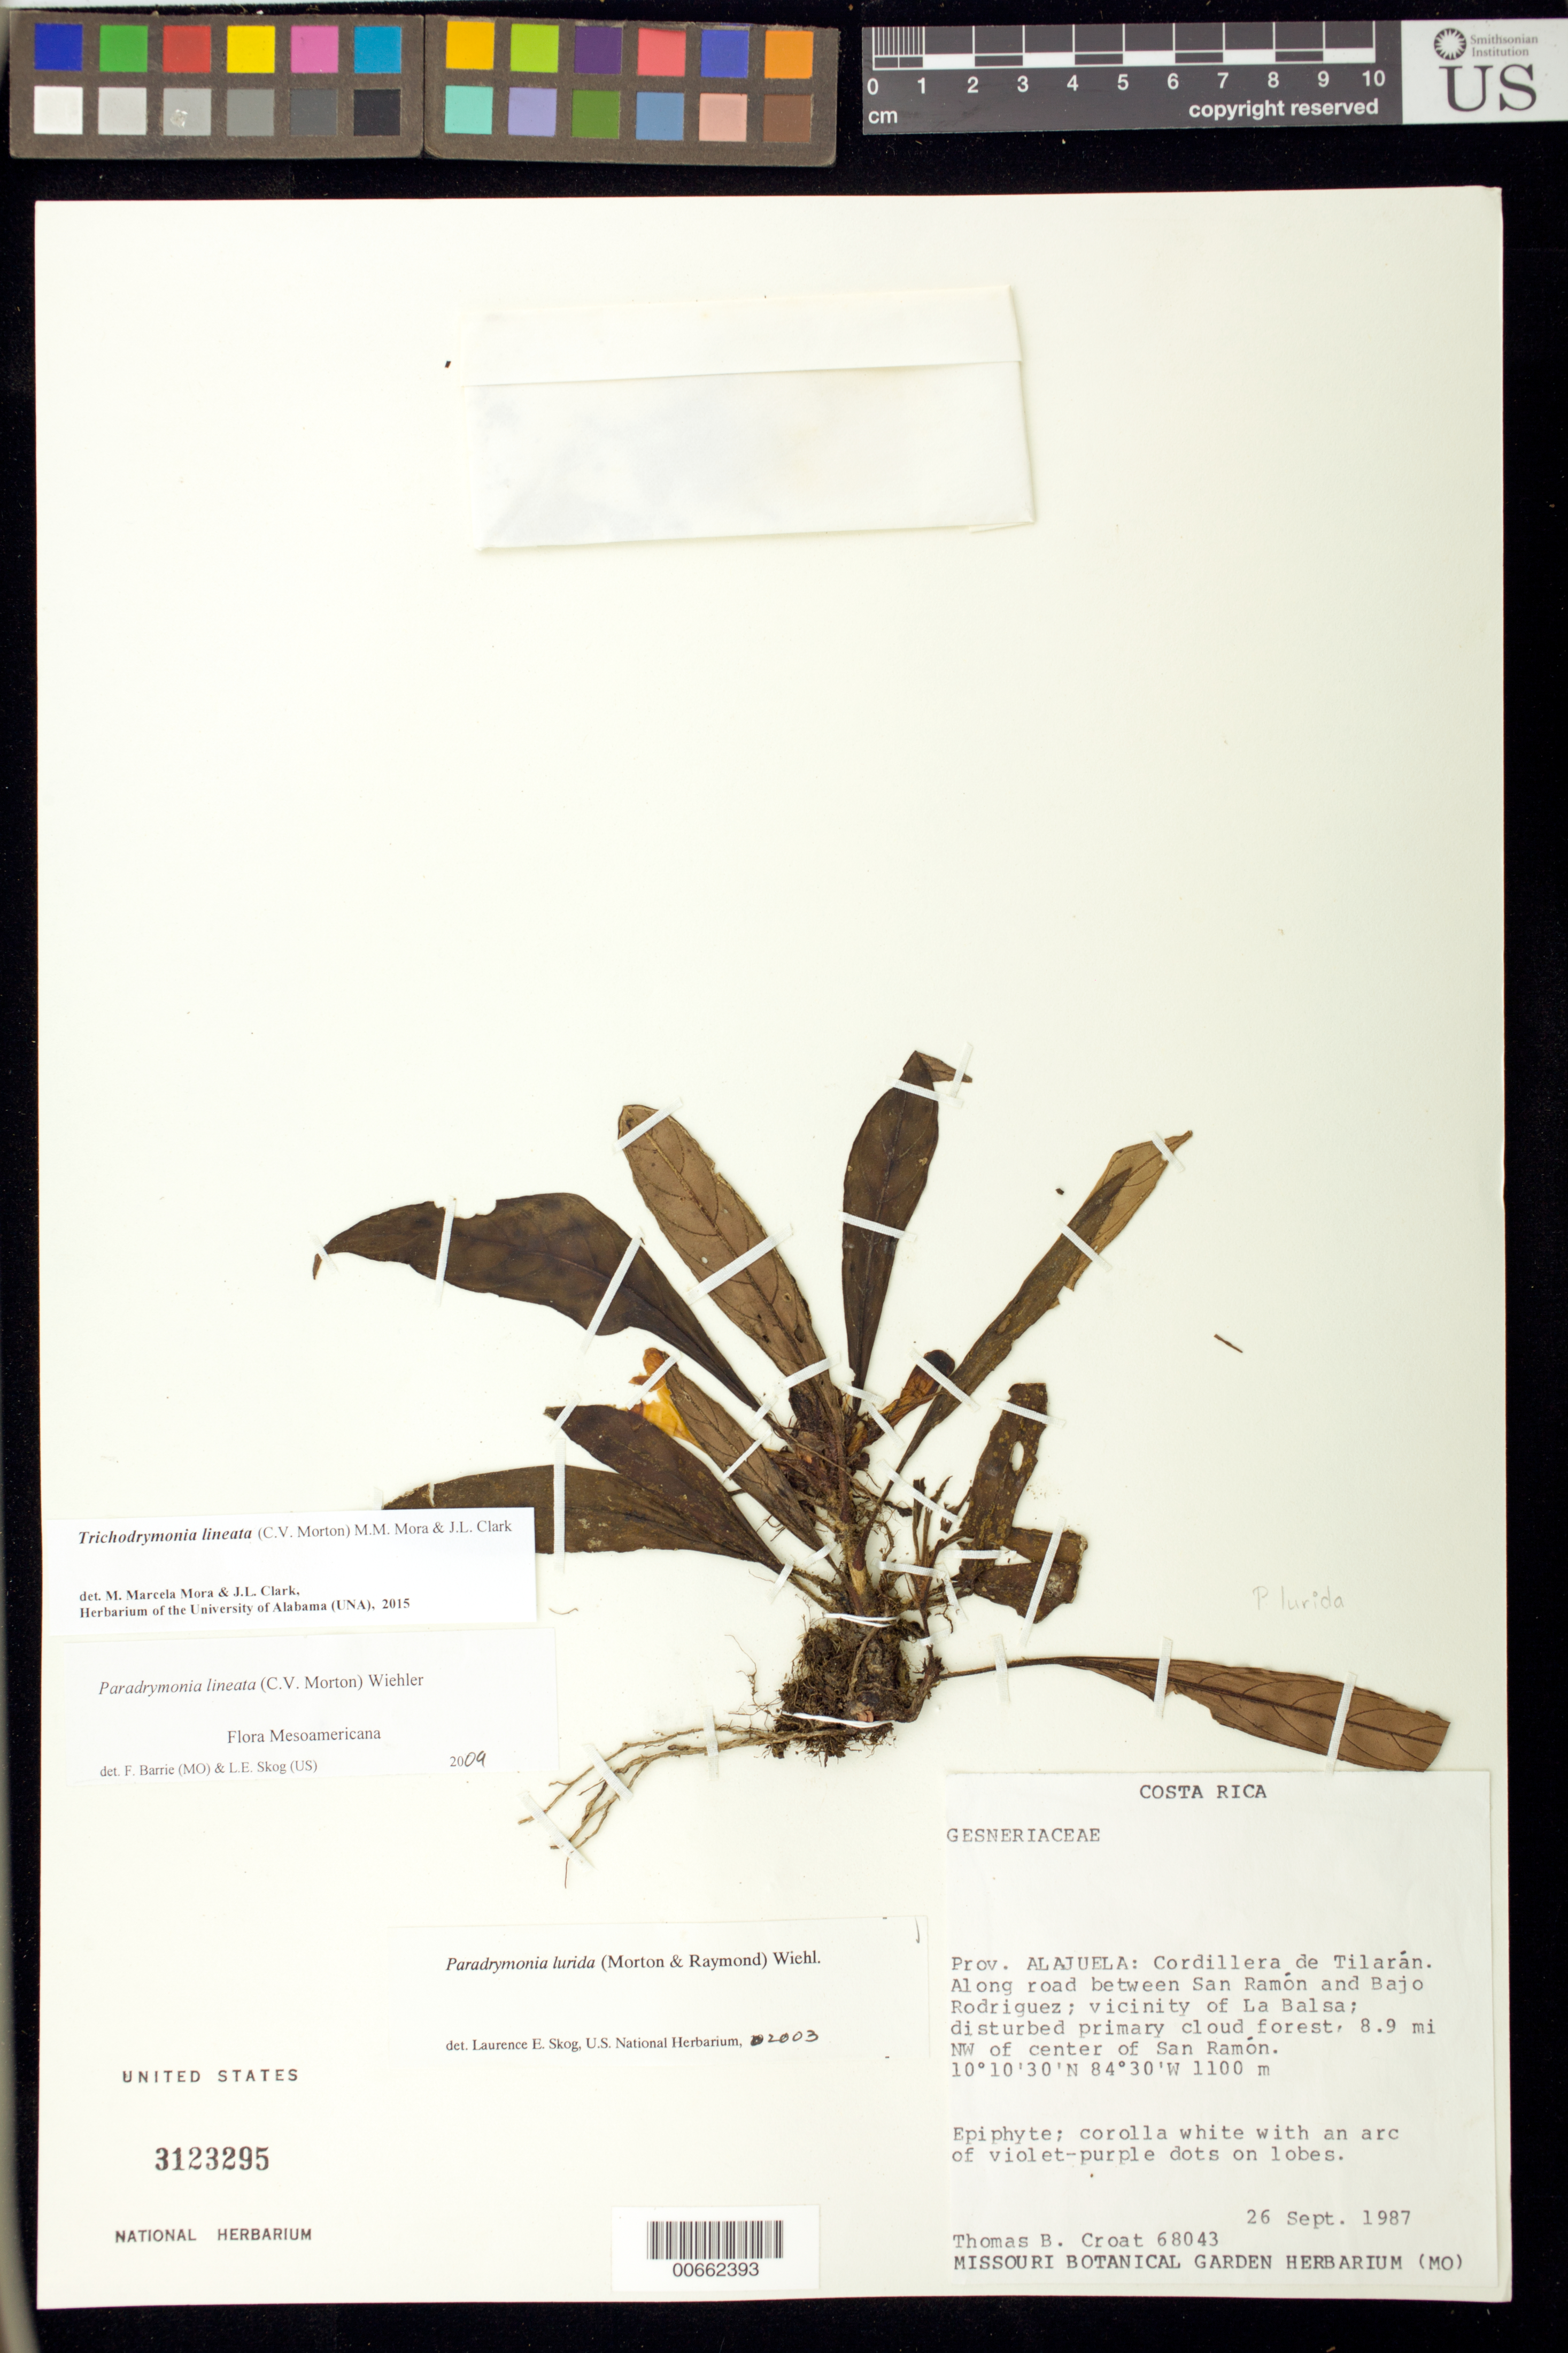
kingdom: Plantae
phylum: Tracheophyta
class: Magnoliopsida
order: Lamiales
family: Gesneriaceae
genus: Trichodrymonia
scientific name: Trichodrymonia lineata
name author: (C.V. Morton) M.M. Mora & J.L. Clark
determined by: Mora, M. M.; Clark, J. L.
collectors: T. B. Croat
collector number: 68043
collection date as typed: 26 Sep 1987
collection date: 1987-09-26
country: Costa Rica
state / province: Alajuela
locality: Cordillera de Tilarán, along road between San Ramón and Bajo Rodriguez; vicinity of Labalsa; 8.9 mi NW of center of San Ramón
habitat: Disturbed primary cloud forest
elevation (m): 1100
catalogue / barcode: US 3123295